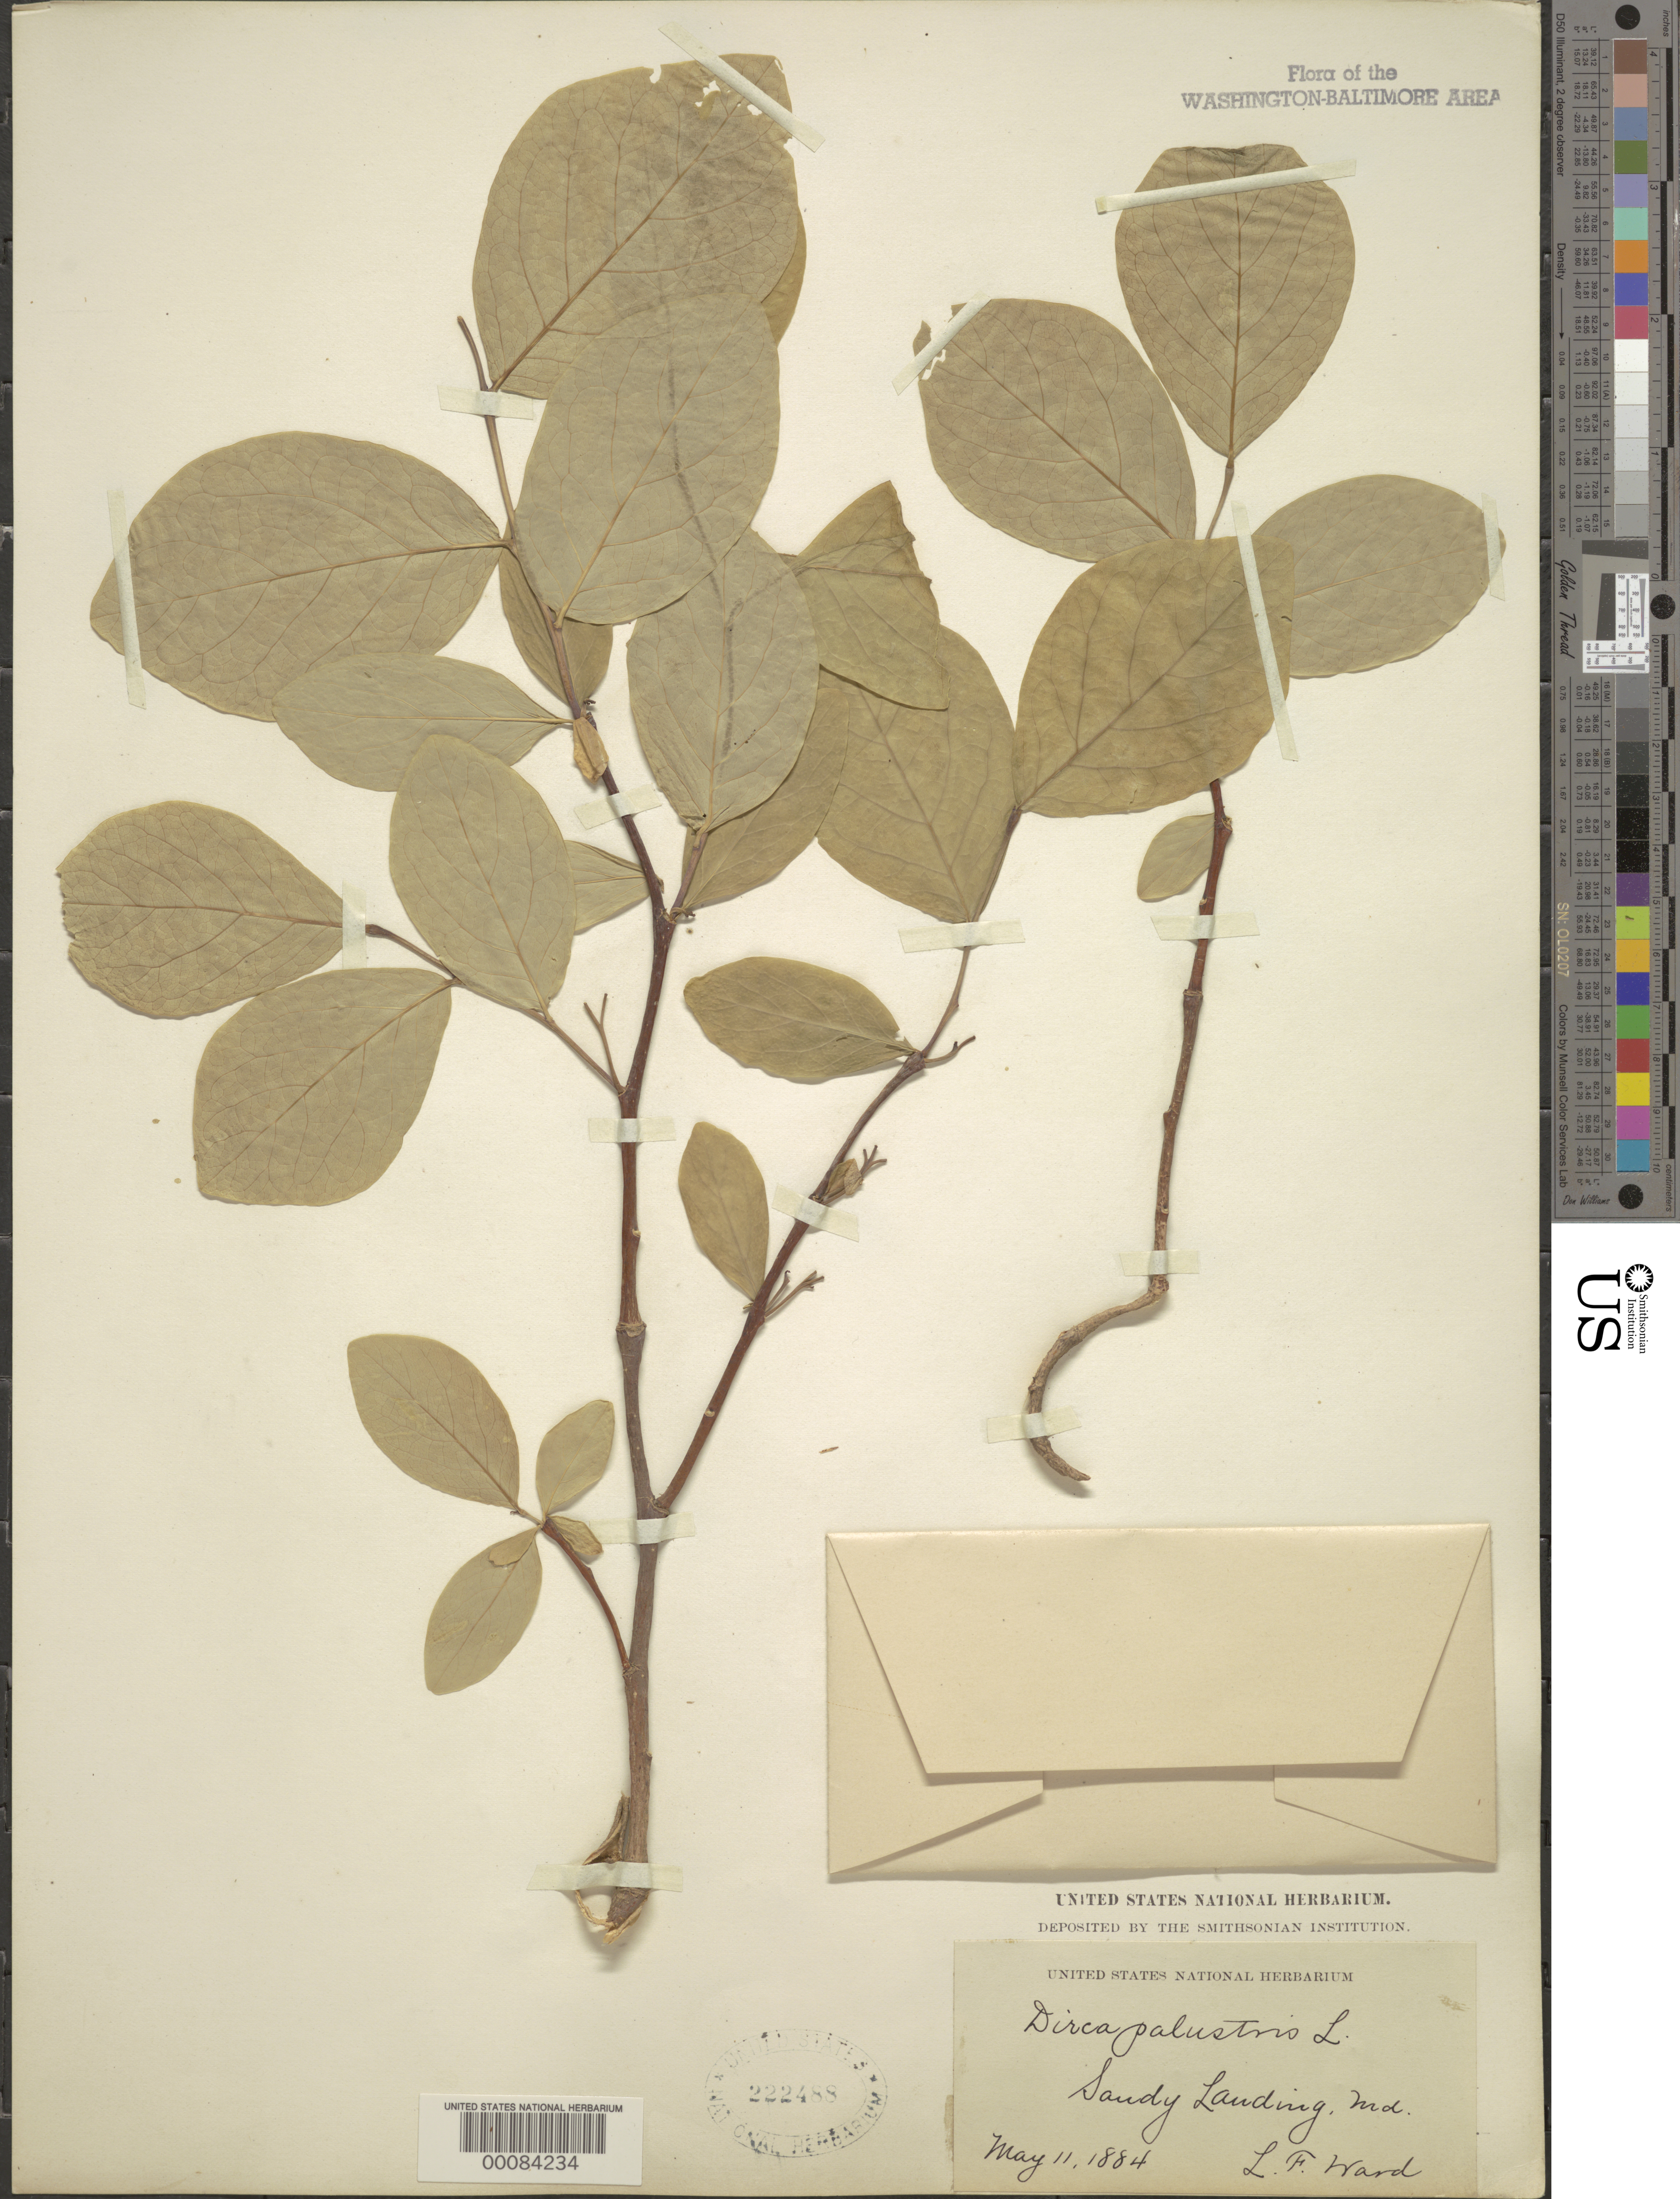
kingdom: Plantae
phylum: Tracheophyta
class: Magnoliopsida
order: Malvales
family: Thymelaeaceae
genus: Dirca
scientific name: Dirca palustris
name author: L.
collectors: L. F. Ward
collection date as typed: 11 May 1884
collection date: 1884-05-11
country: United States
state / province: Maryland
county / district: Montgomery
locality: Sandy Landing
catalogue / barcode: US 222488